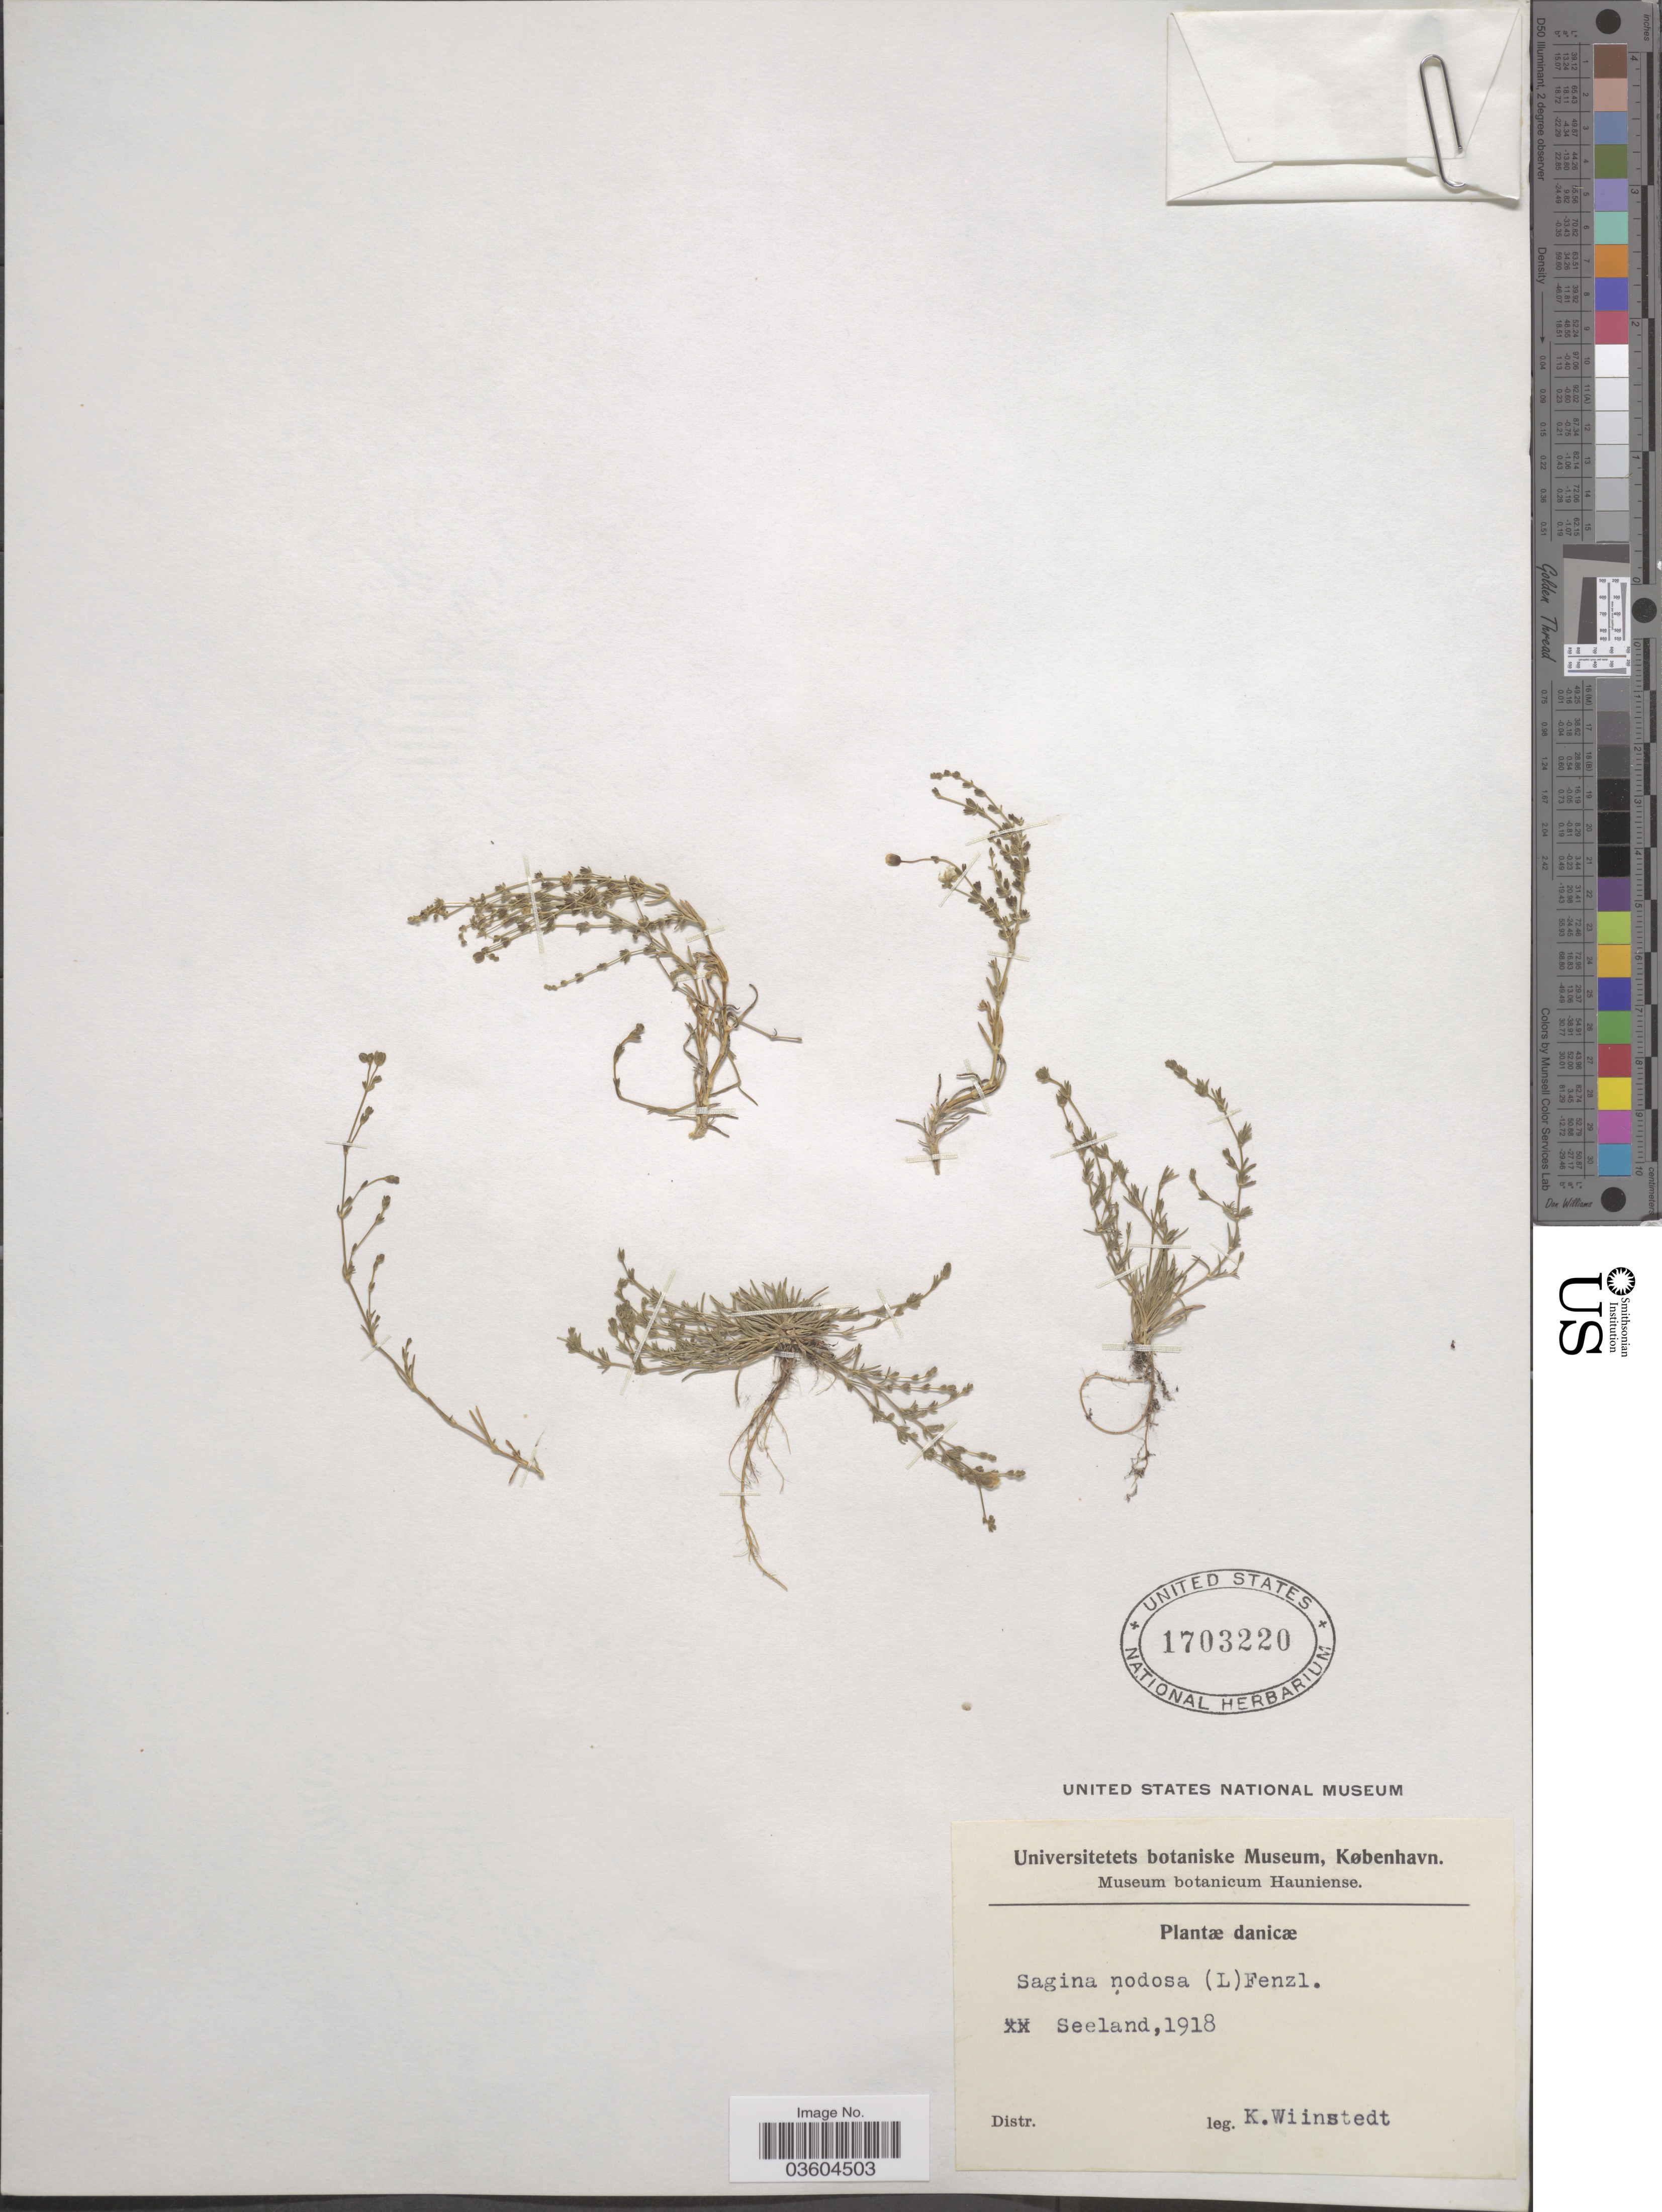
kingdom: Plantae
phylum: Tracheophyta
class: Magnoliopsida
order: Caryophyllales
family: Caryophyllaceae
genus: Sagina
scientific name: Sagina nodosa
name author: (L.) Fenzl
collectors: K. Wiinstedt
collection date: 1918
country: Denmark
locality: Danicæ. Seeland.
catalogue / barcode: US 1703220